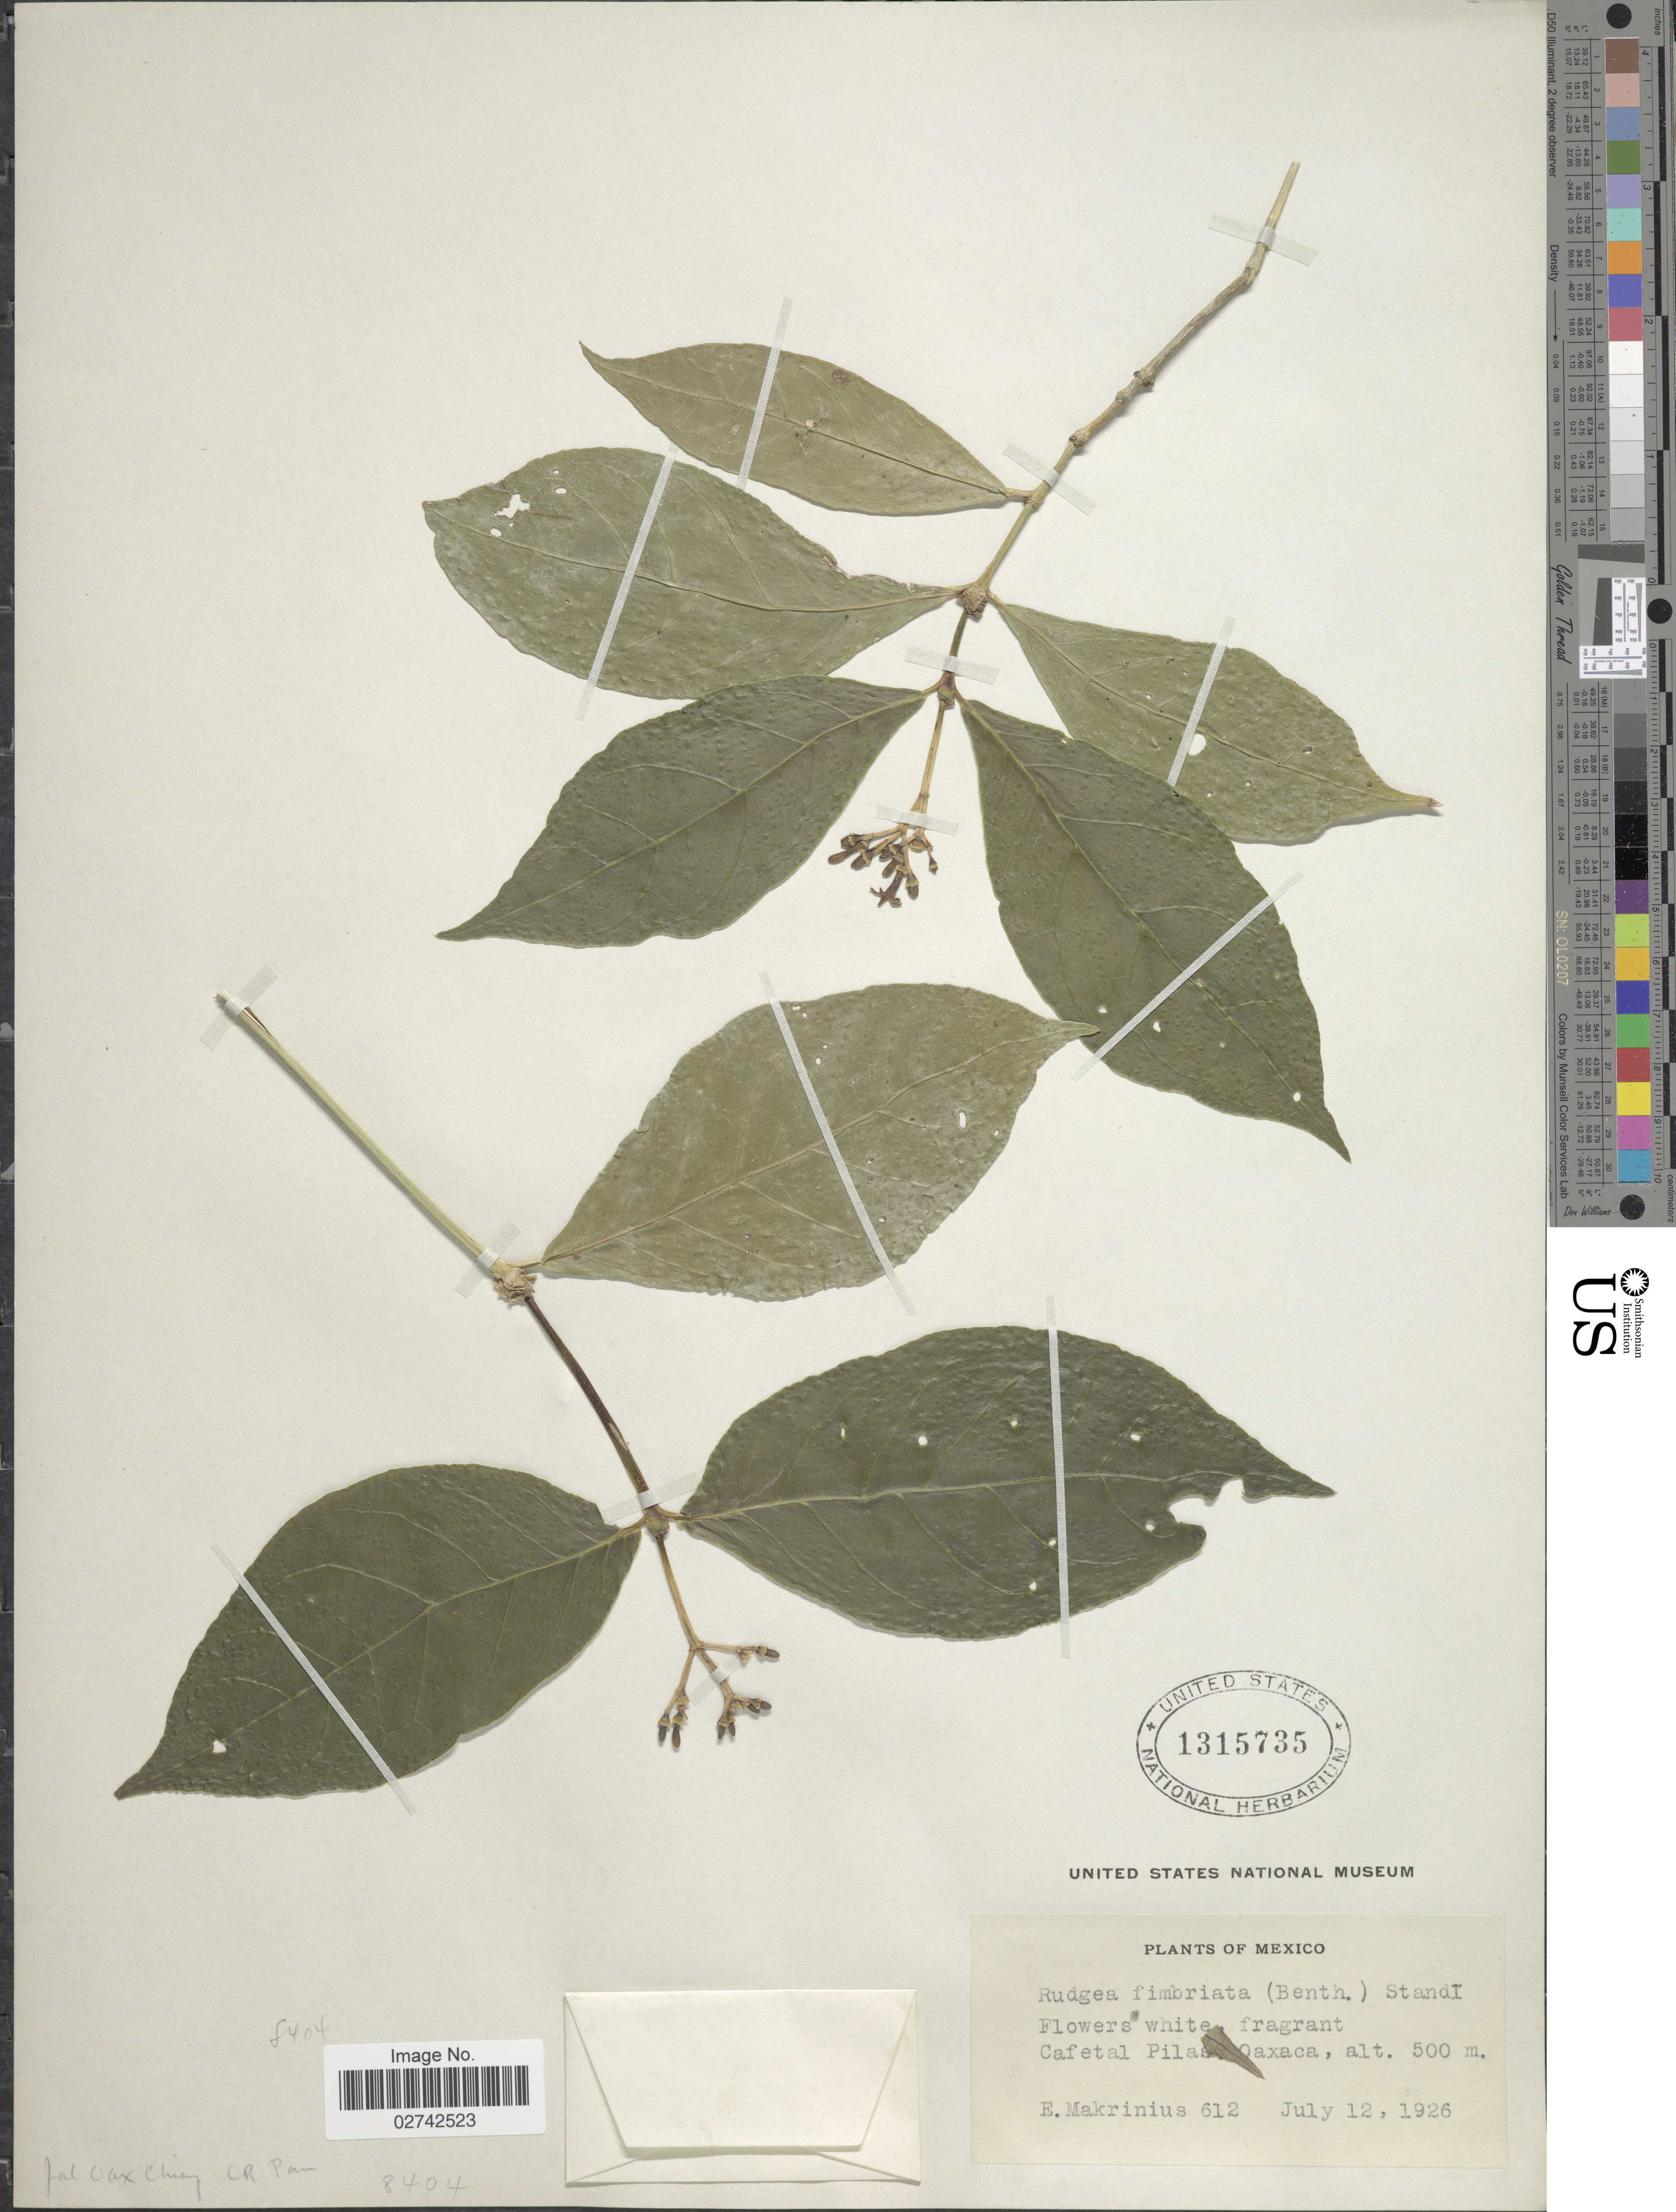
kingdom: Plantae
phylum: Tracheophyta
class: Magnoliopsida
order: Gentianales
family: Rubiaceae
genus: Rudgea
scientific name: Rudgea cornifolia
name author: (Kunth ex Roem. & Schult.) Standl.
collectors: E. Makrinius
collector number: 612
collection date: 1926-07-12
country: Mexico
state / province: Oaxaca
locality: Cafetal Pilas, Oaxaca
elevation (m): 500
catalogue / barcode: US 1315735